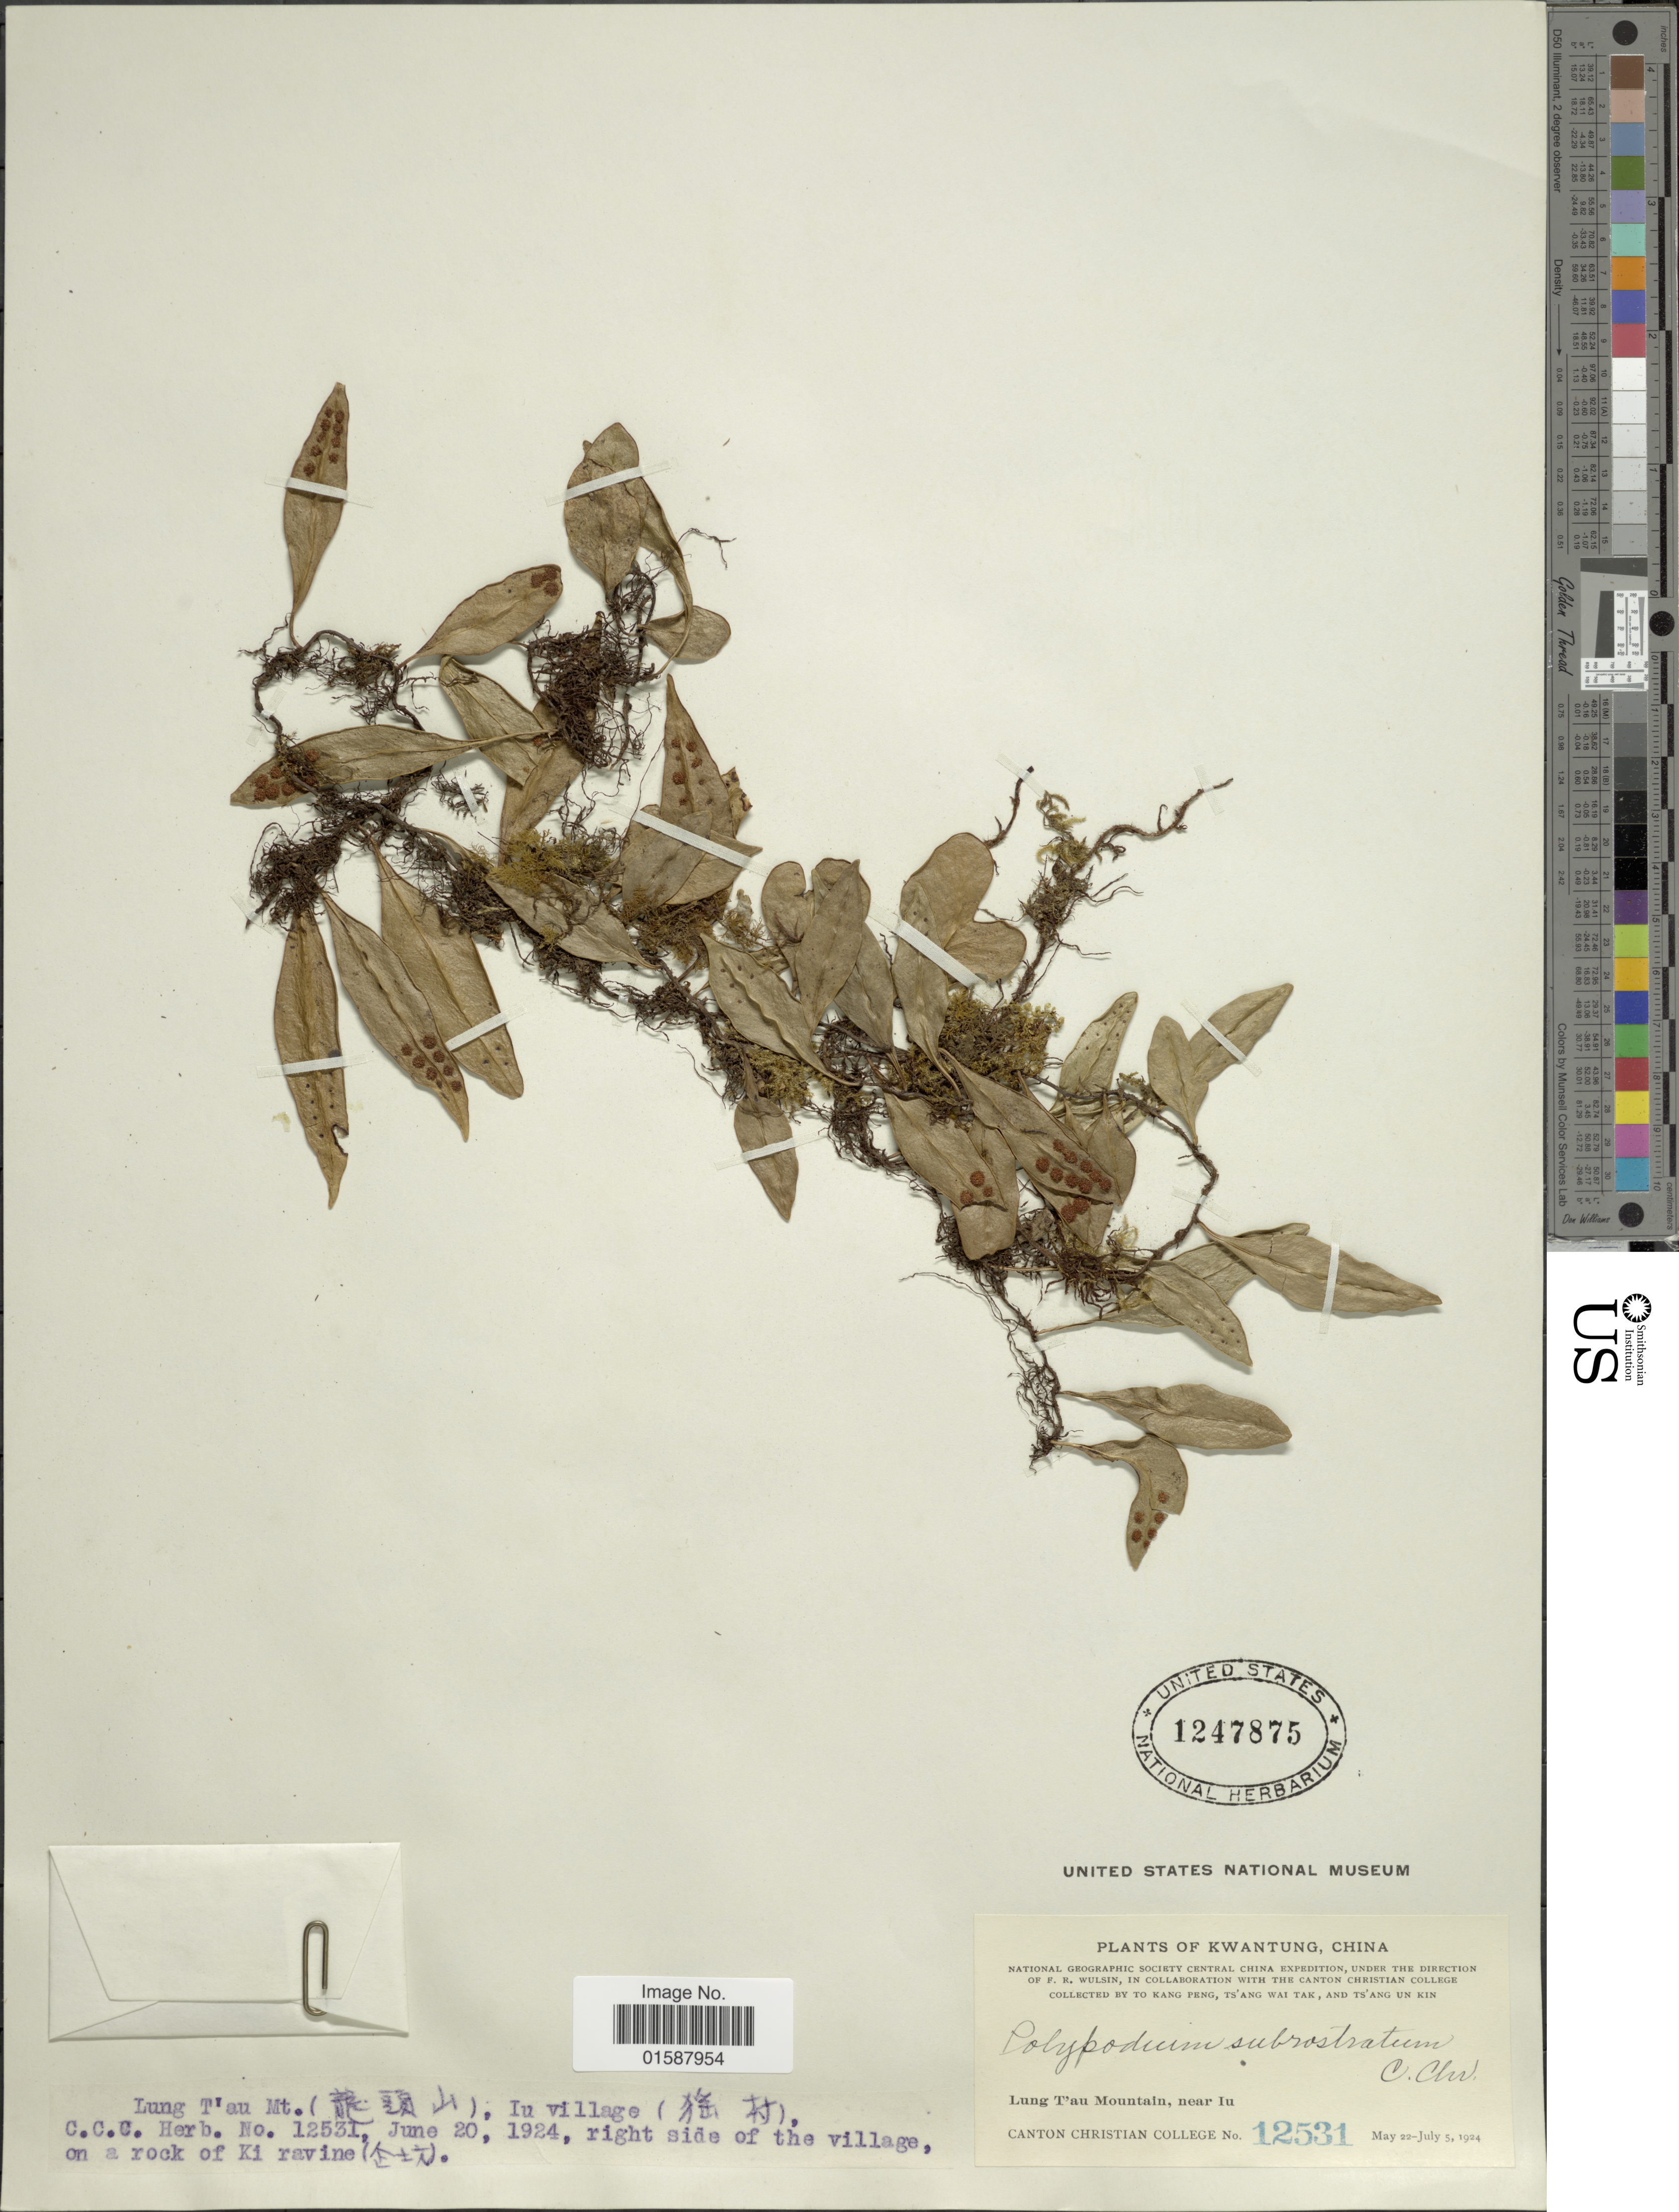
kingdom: Plantae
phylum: Tracheophyta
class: Polypodiopsida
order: Polypodiales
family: Polypodiaceae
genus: Lepisorus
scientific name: Lepisorus subrostratus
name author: (C. Chr.) C. Chr. & Tardieu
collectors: K. Peng, W. T. Tsang & U. K. Tsang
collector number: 12531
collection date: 1924-06-20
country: China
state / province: Guangdong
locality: Kwantung. Lung T'au Mt. In village, right side of the village, on a rock of Ki ravine. Lung Tau Mountain, near Iu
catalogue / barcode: US 1247875